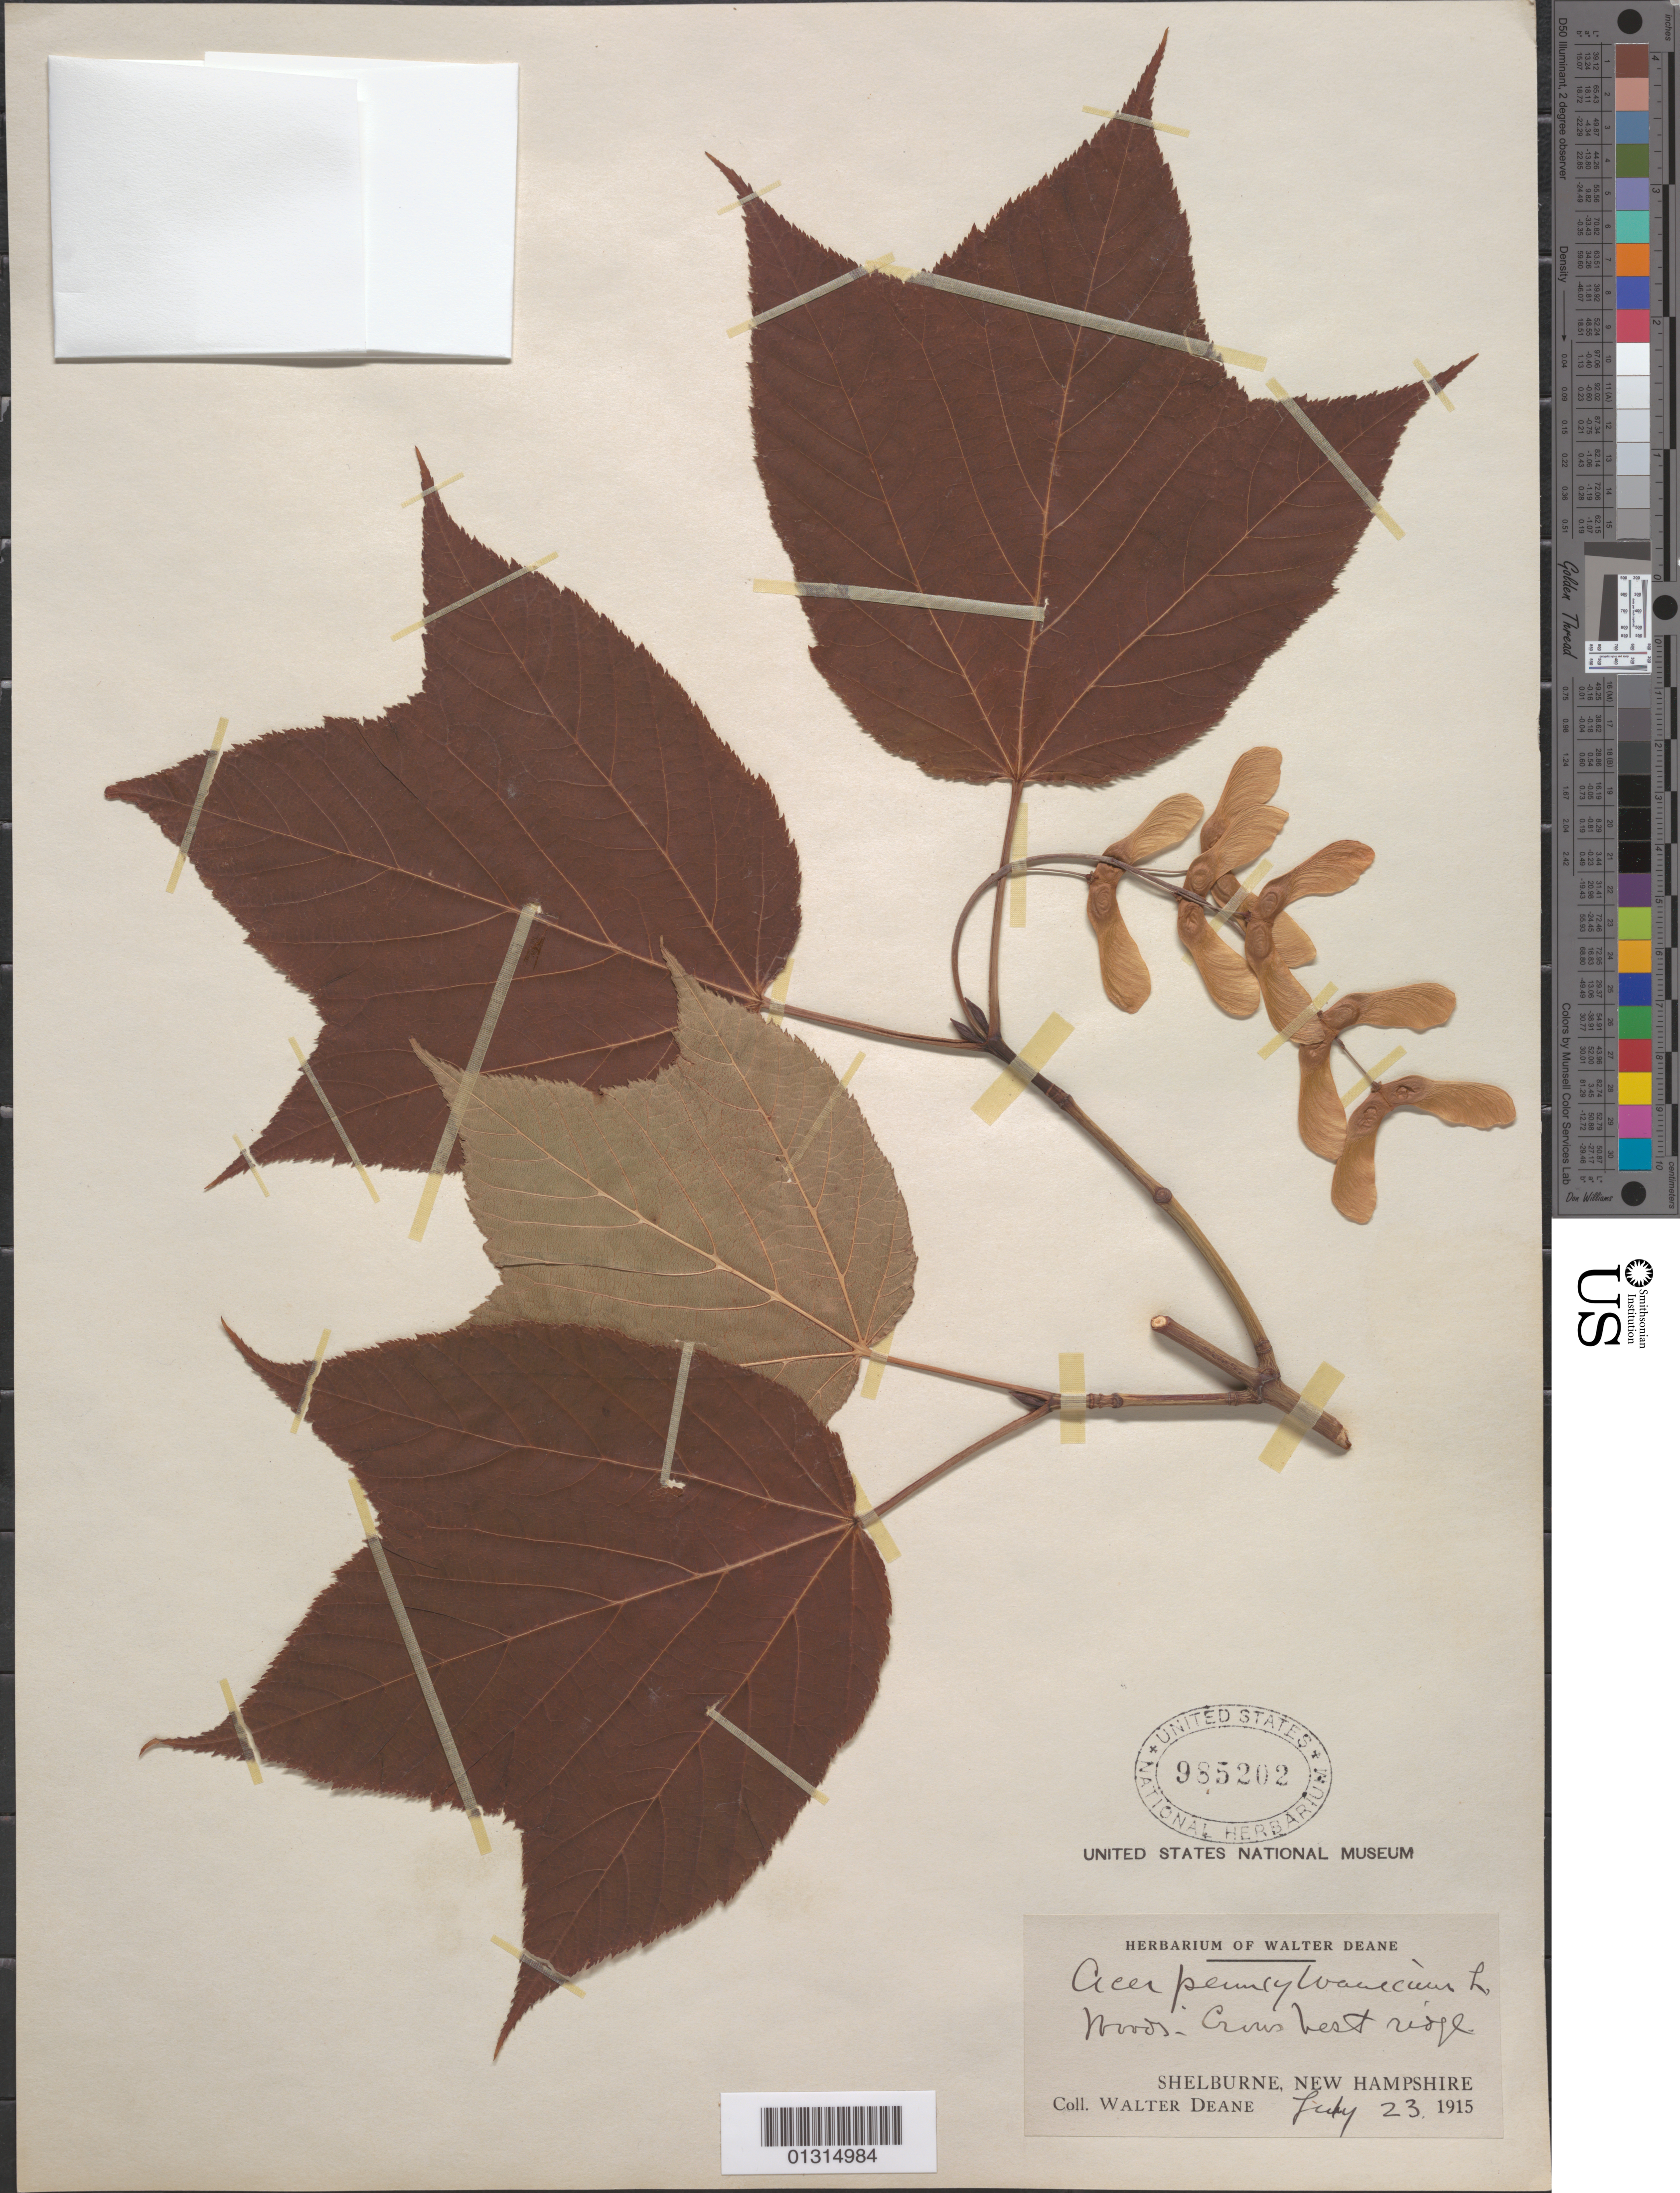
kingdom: Plantae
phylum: Tracheophyta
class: Magnoliopsida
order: Sapindales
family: Sapindaceae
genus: Acer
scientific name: Acer pensylvanicum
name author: L.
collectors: W. Deane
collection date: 1915-07-23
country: United States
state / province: New Hampshire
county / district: Coos County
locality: Shelburne, Crow's Nest Ridge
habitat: Woods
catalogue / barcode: US 985202